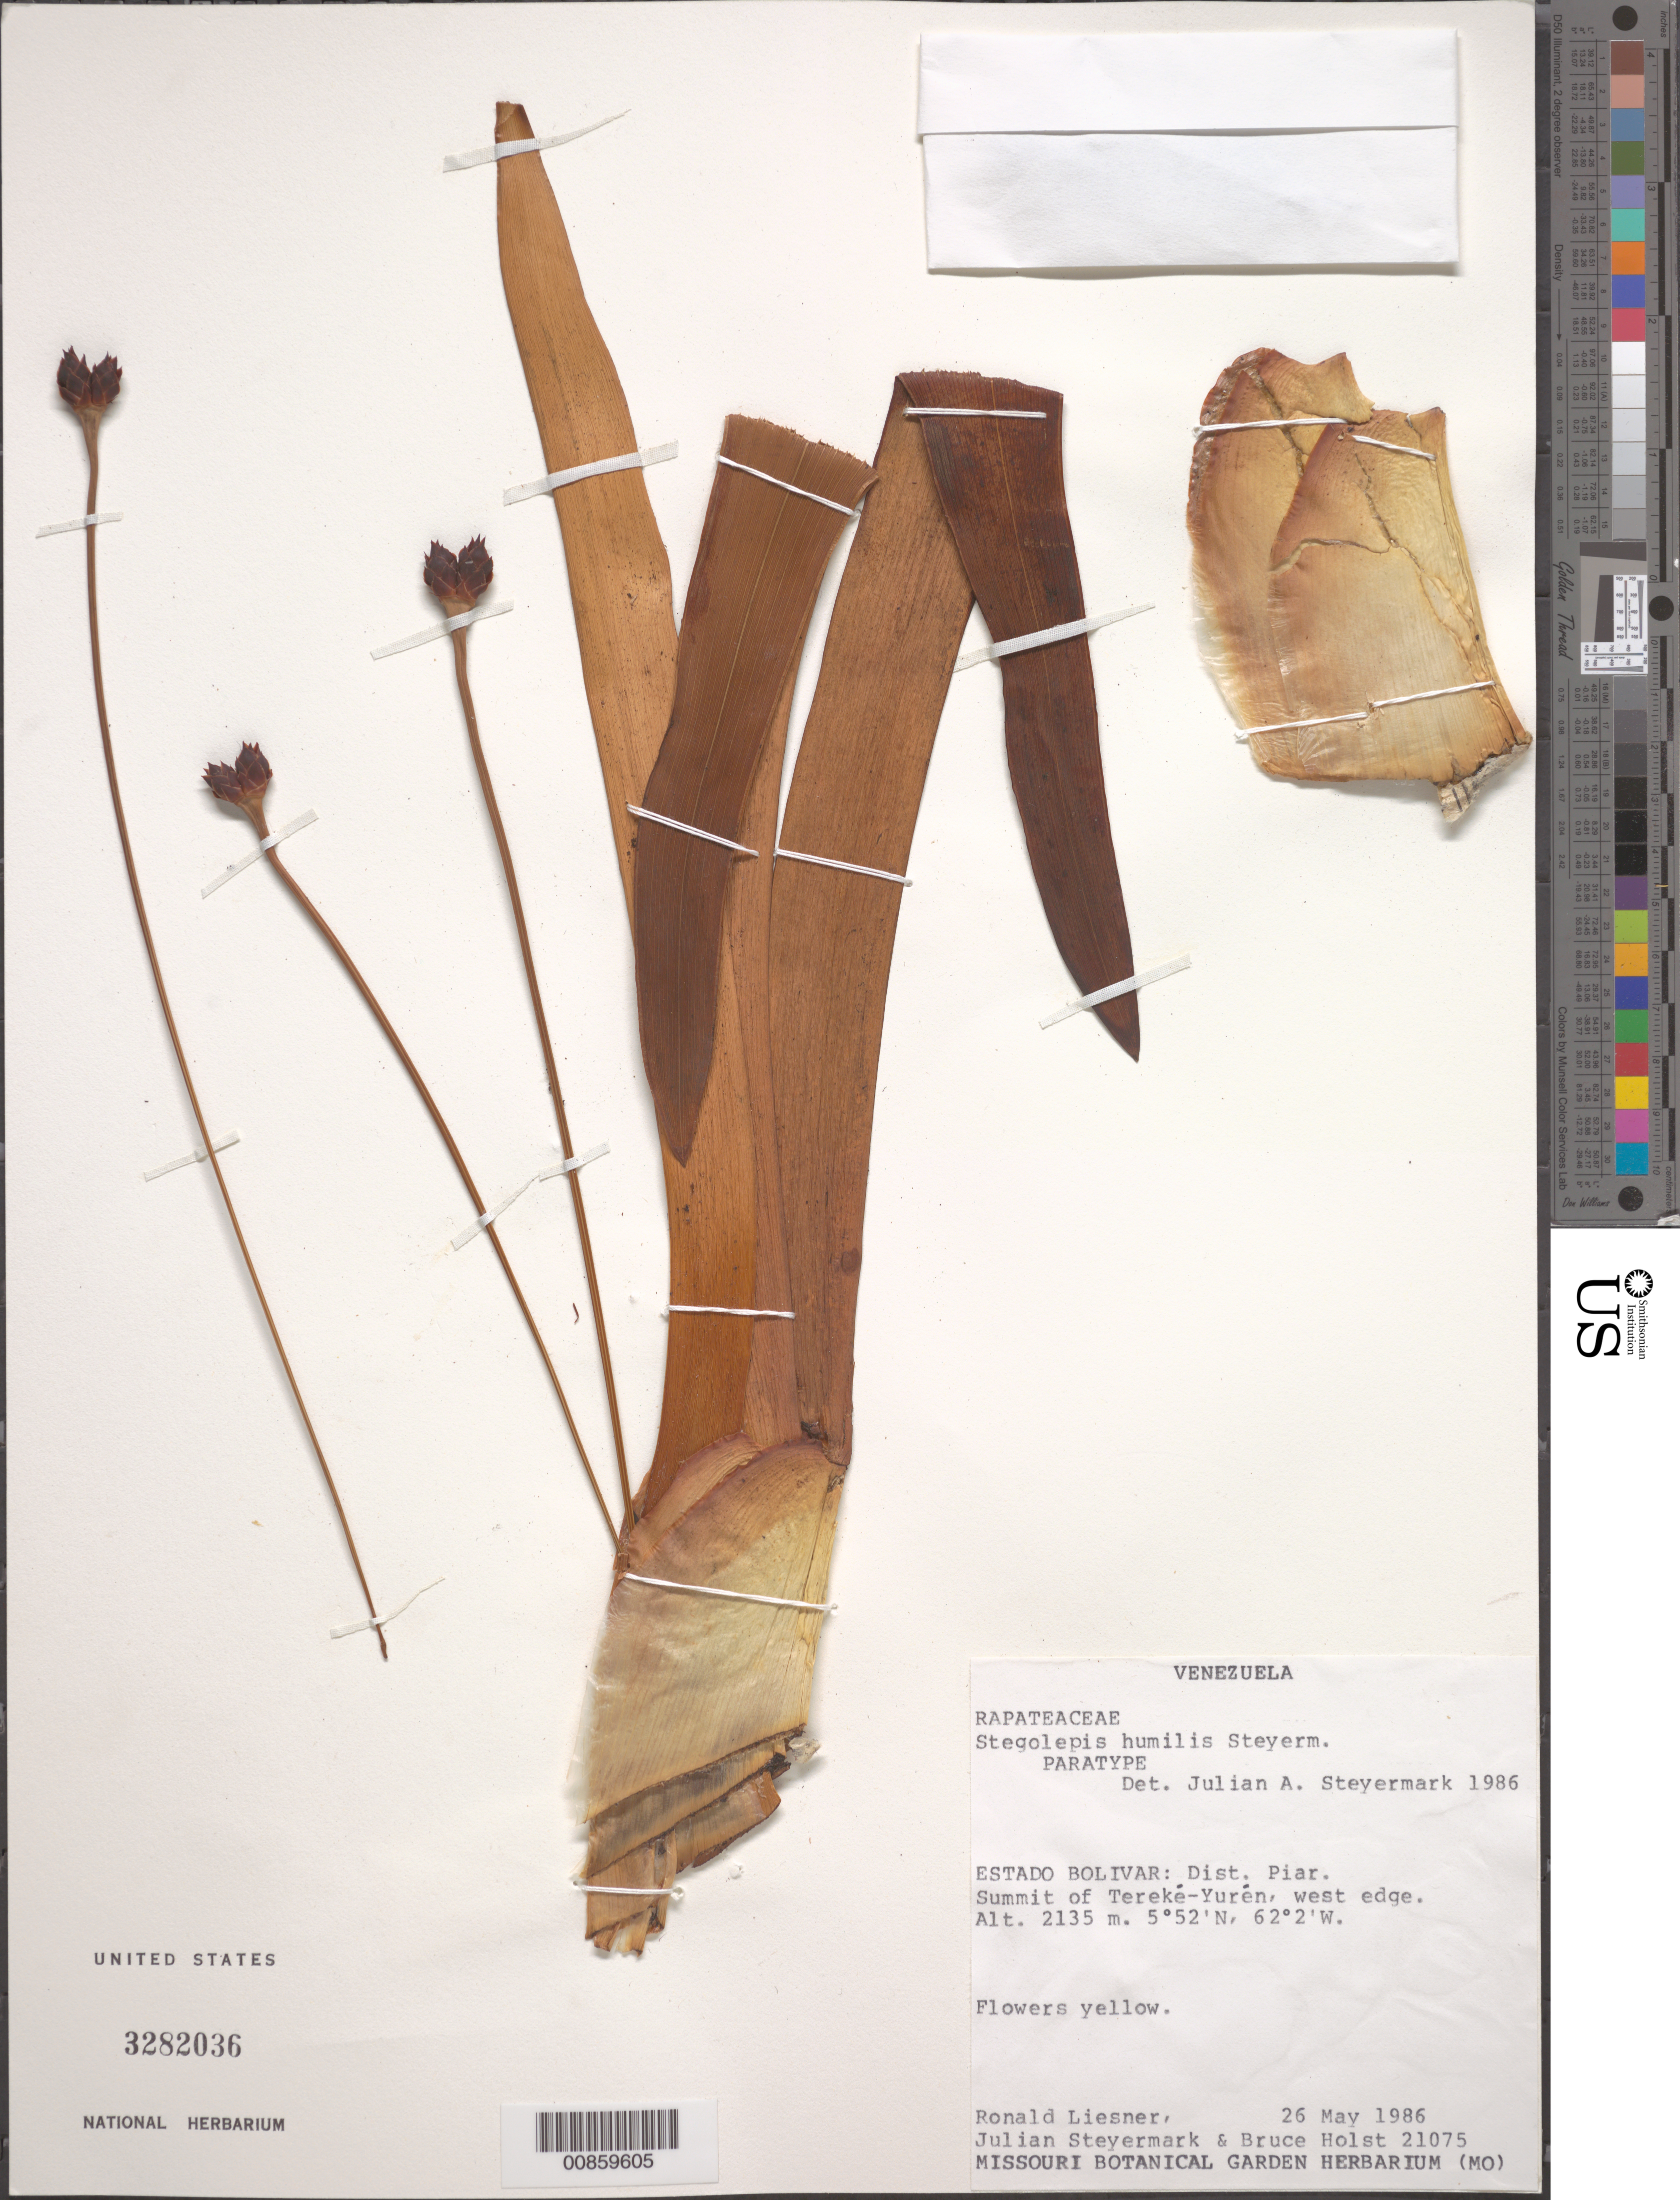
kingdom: Plantae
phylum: Tracheophyta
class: Liliopsida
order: Poales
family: Rapateaceae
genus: Stegolepis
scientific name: Stegolepis humilis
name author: Steyerm.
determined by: Steyermark, Julian A., (VEN)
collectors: R. L. Liesner, J. Steyermark & B. Holst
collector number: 21075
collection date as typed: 26-May-86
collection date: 1986-05-26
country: Venezuela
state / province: Bolívar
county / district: Piar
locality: Tereké-Yurén summit, west edge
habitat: Summit of Tereké-Yurén, west edge.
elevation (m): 2135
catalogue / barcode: US 3282036